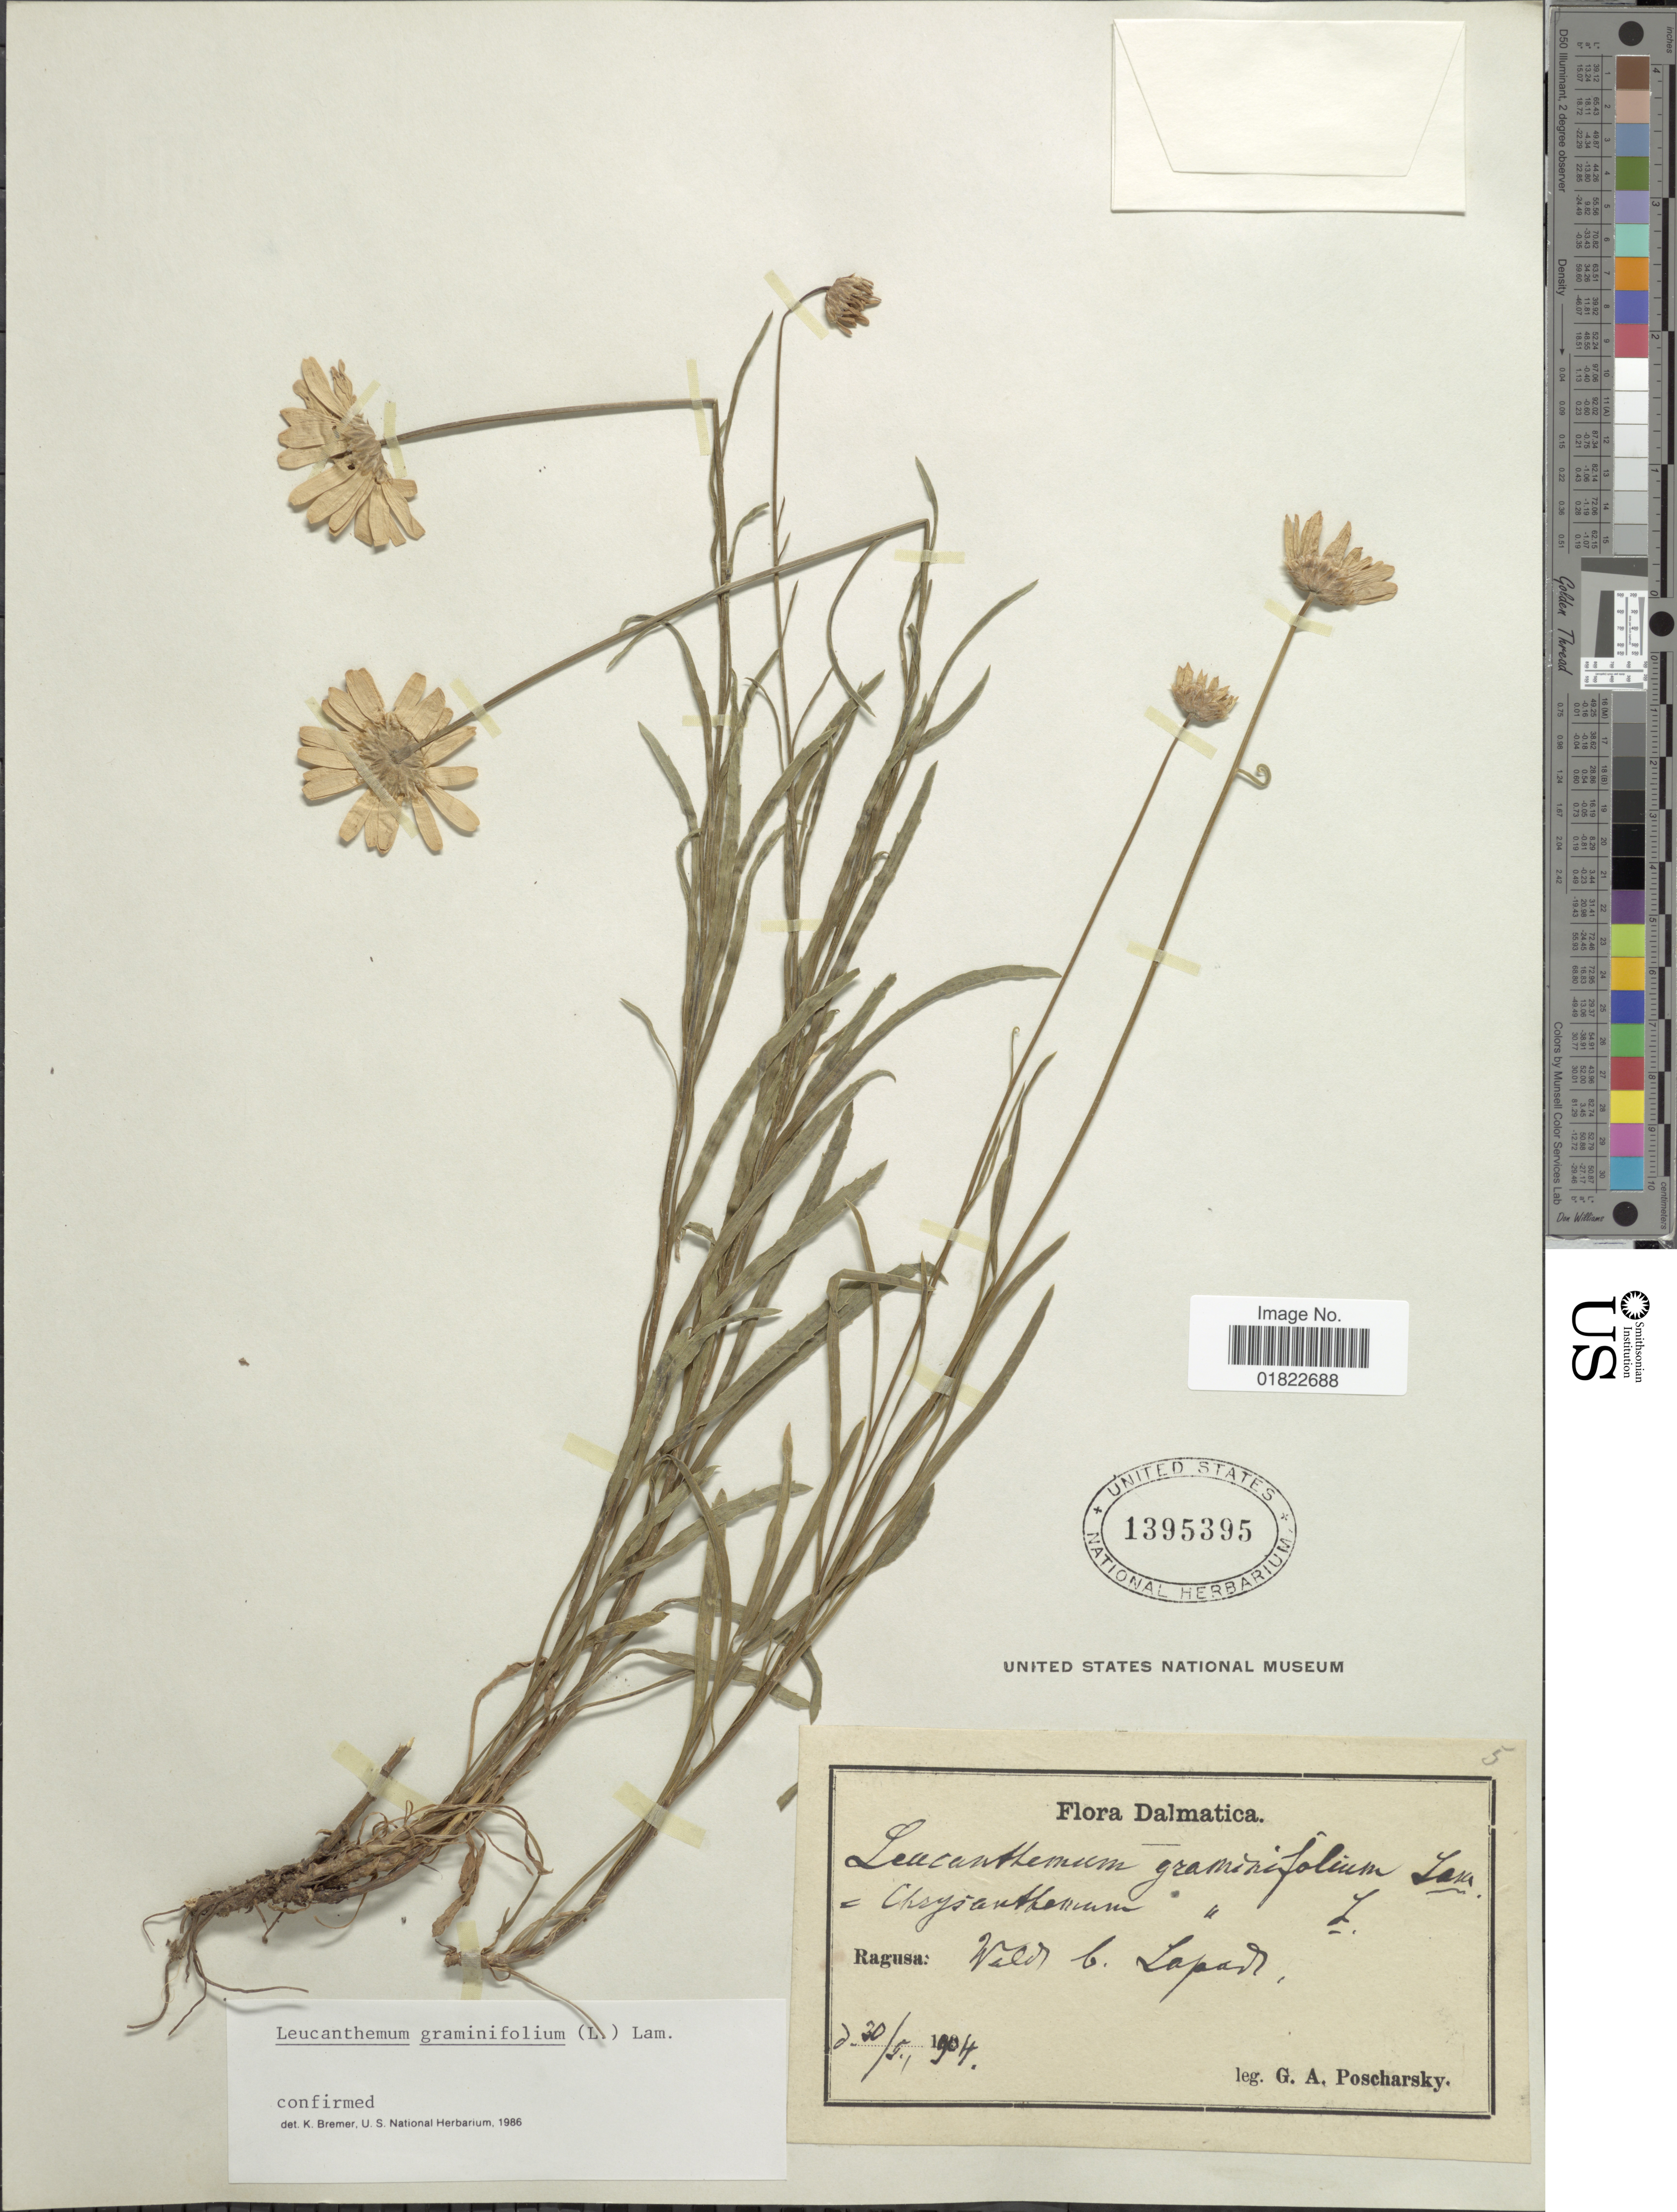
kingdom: Plantae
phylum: Tracheophyta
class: Magnoliopsida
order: Asterales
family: Asteraceae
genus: Leucanthemum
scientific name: Leucanthemum graminifolium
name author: (L.) Lam.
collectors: G. Poscharsky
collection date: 1904-05-20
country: Croatia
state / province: Split-Dalmatia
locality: Dalmatica. Ragusa: Wald b. Lapad [illegible text]. [interpreted]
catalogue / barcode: US 1395395